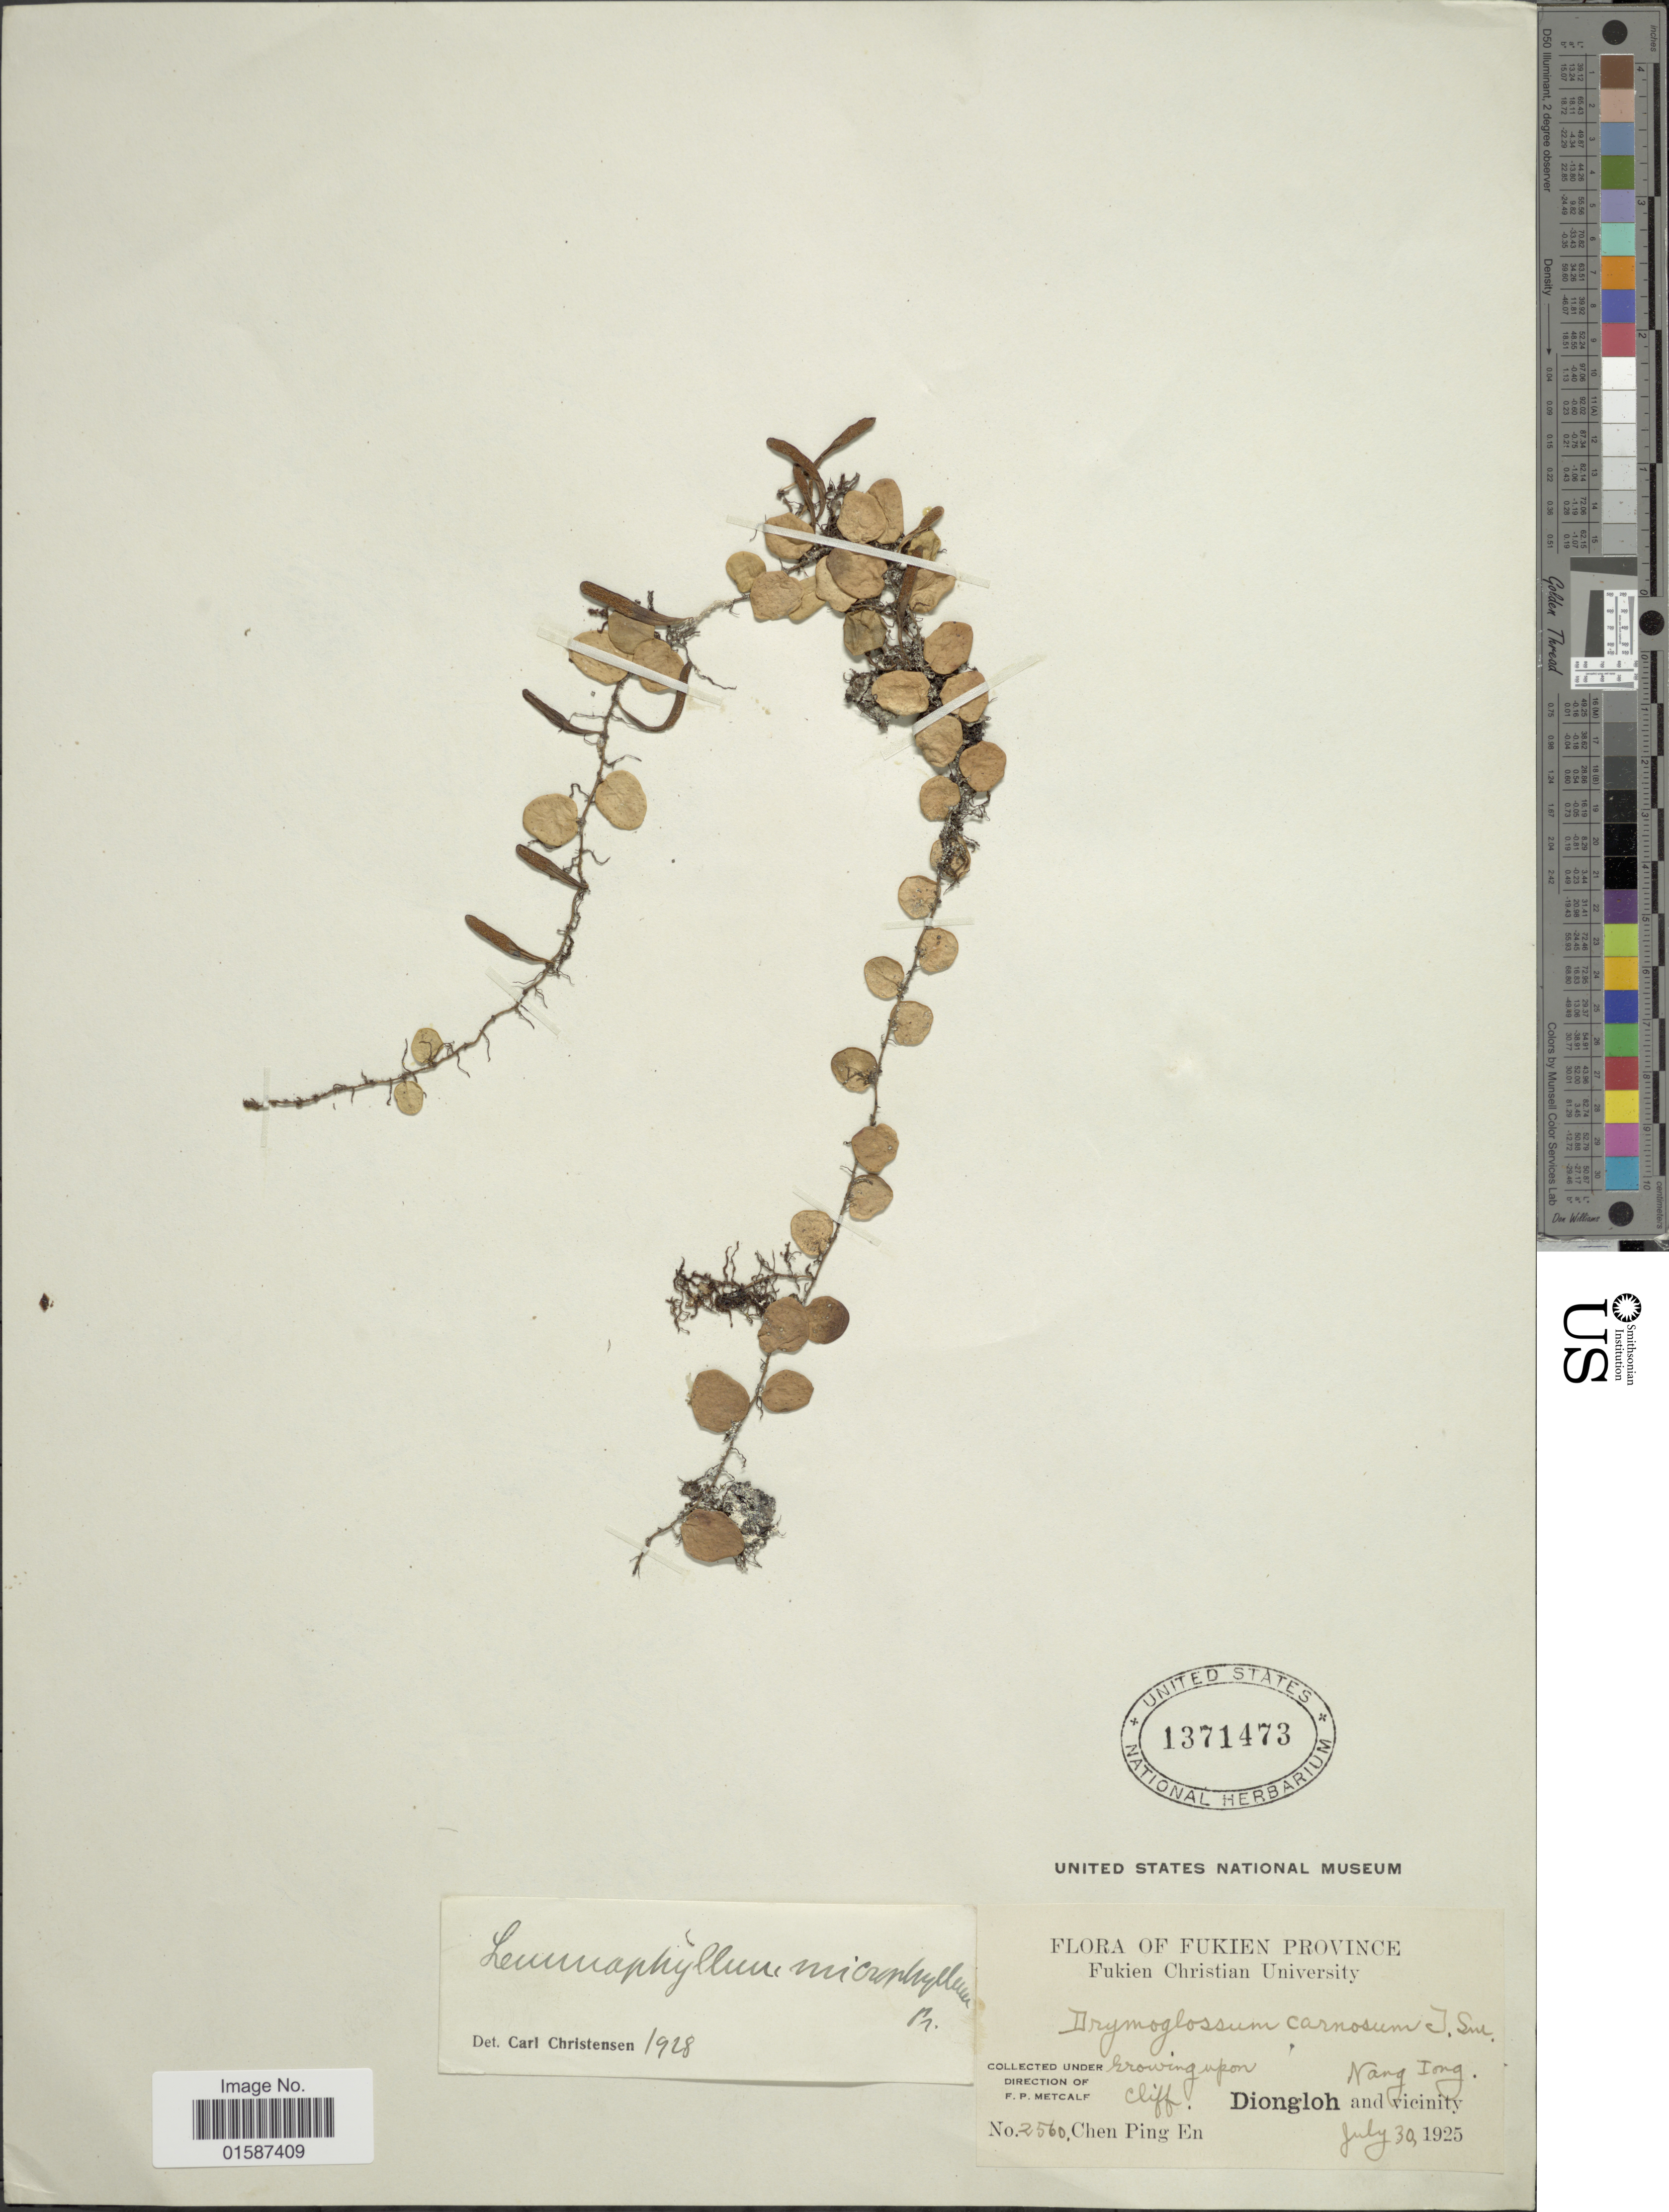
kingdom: Plantae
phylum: Tracheophyta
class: Polypodiopsida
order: Polypodiales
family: Polypodiaceae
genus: Lemmaphyllum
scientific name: Lemmaphyllum microphyllum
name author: C. Presl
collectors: C. Ping En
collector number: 2560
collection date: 1925-07-30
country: China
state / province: Fujian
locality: Fukien Province, Diongloh and vicinity, Nang Iong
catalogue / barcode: US 1371473